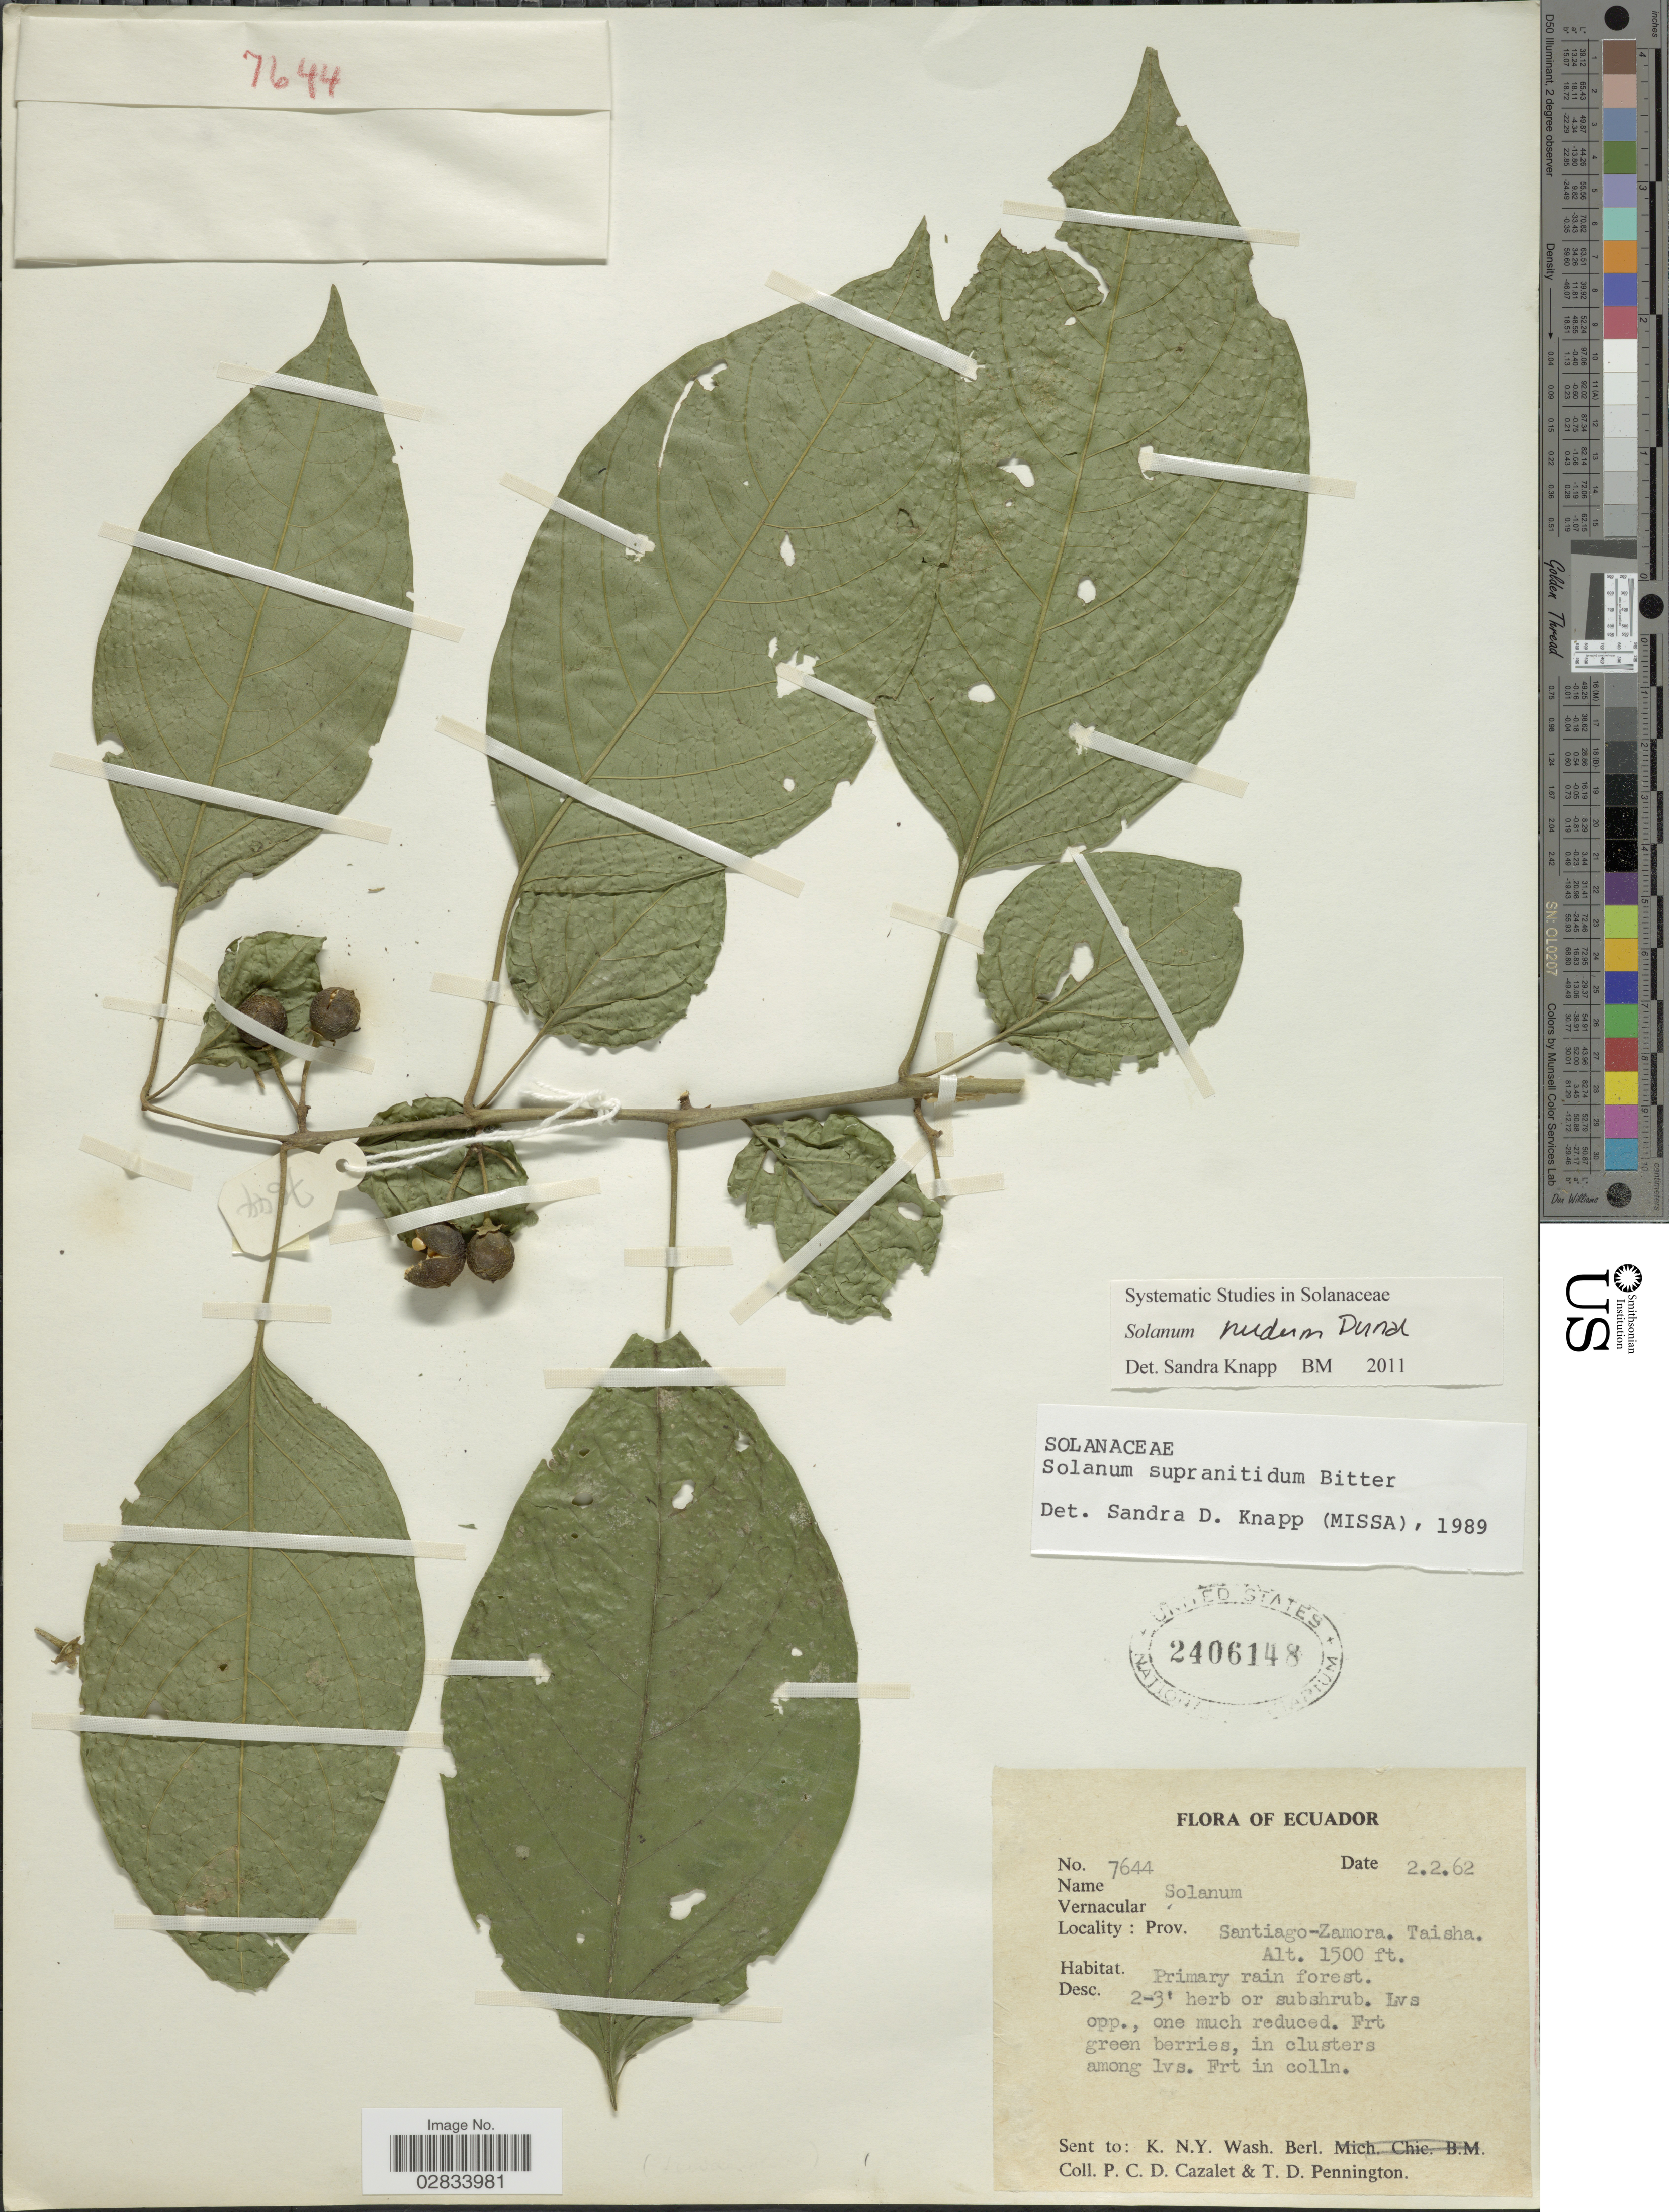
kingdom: Plantae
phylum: Tracheophyta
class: Magnoliopsida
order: Solanales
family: Solanaceae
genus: Solanum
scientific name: Solanum nudum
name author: Dunal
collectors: P. C. D. Cazalet & T. D. Pennington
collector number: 7644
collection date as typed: Transcribed d/m/y: 2/2/62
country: Ecuador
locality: Prov. Santiago-Zamora, Taisha.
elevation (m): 457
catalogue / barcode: US 2406148